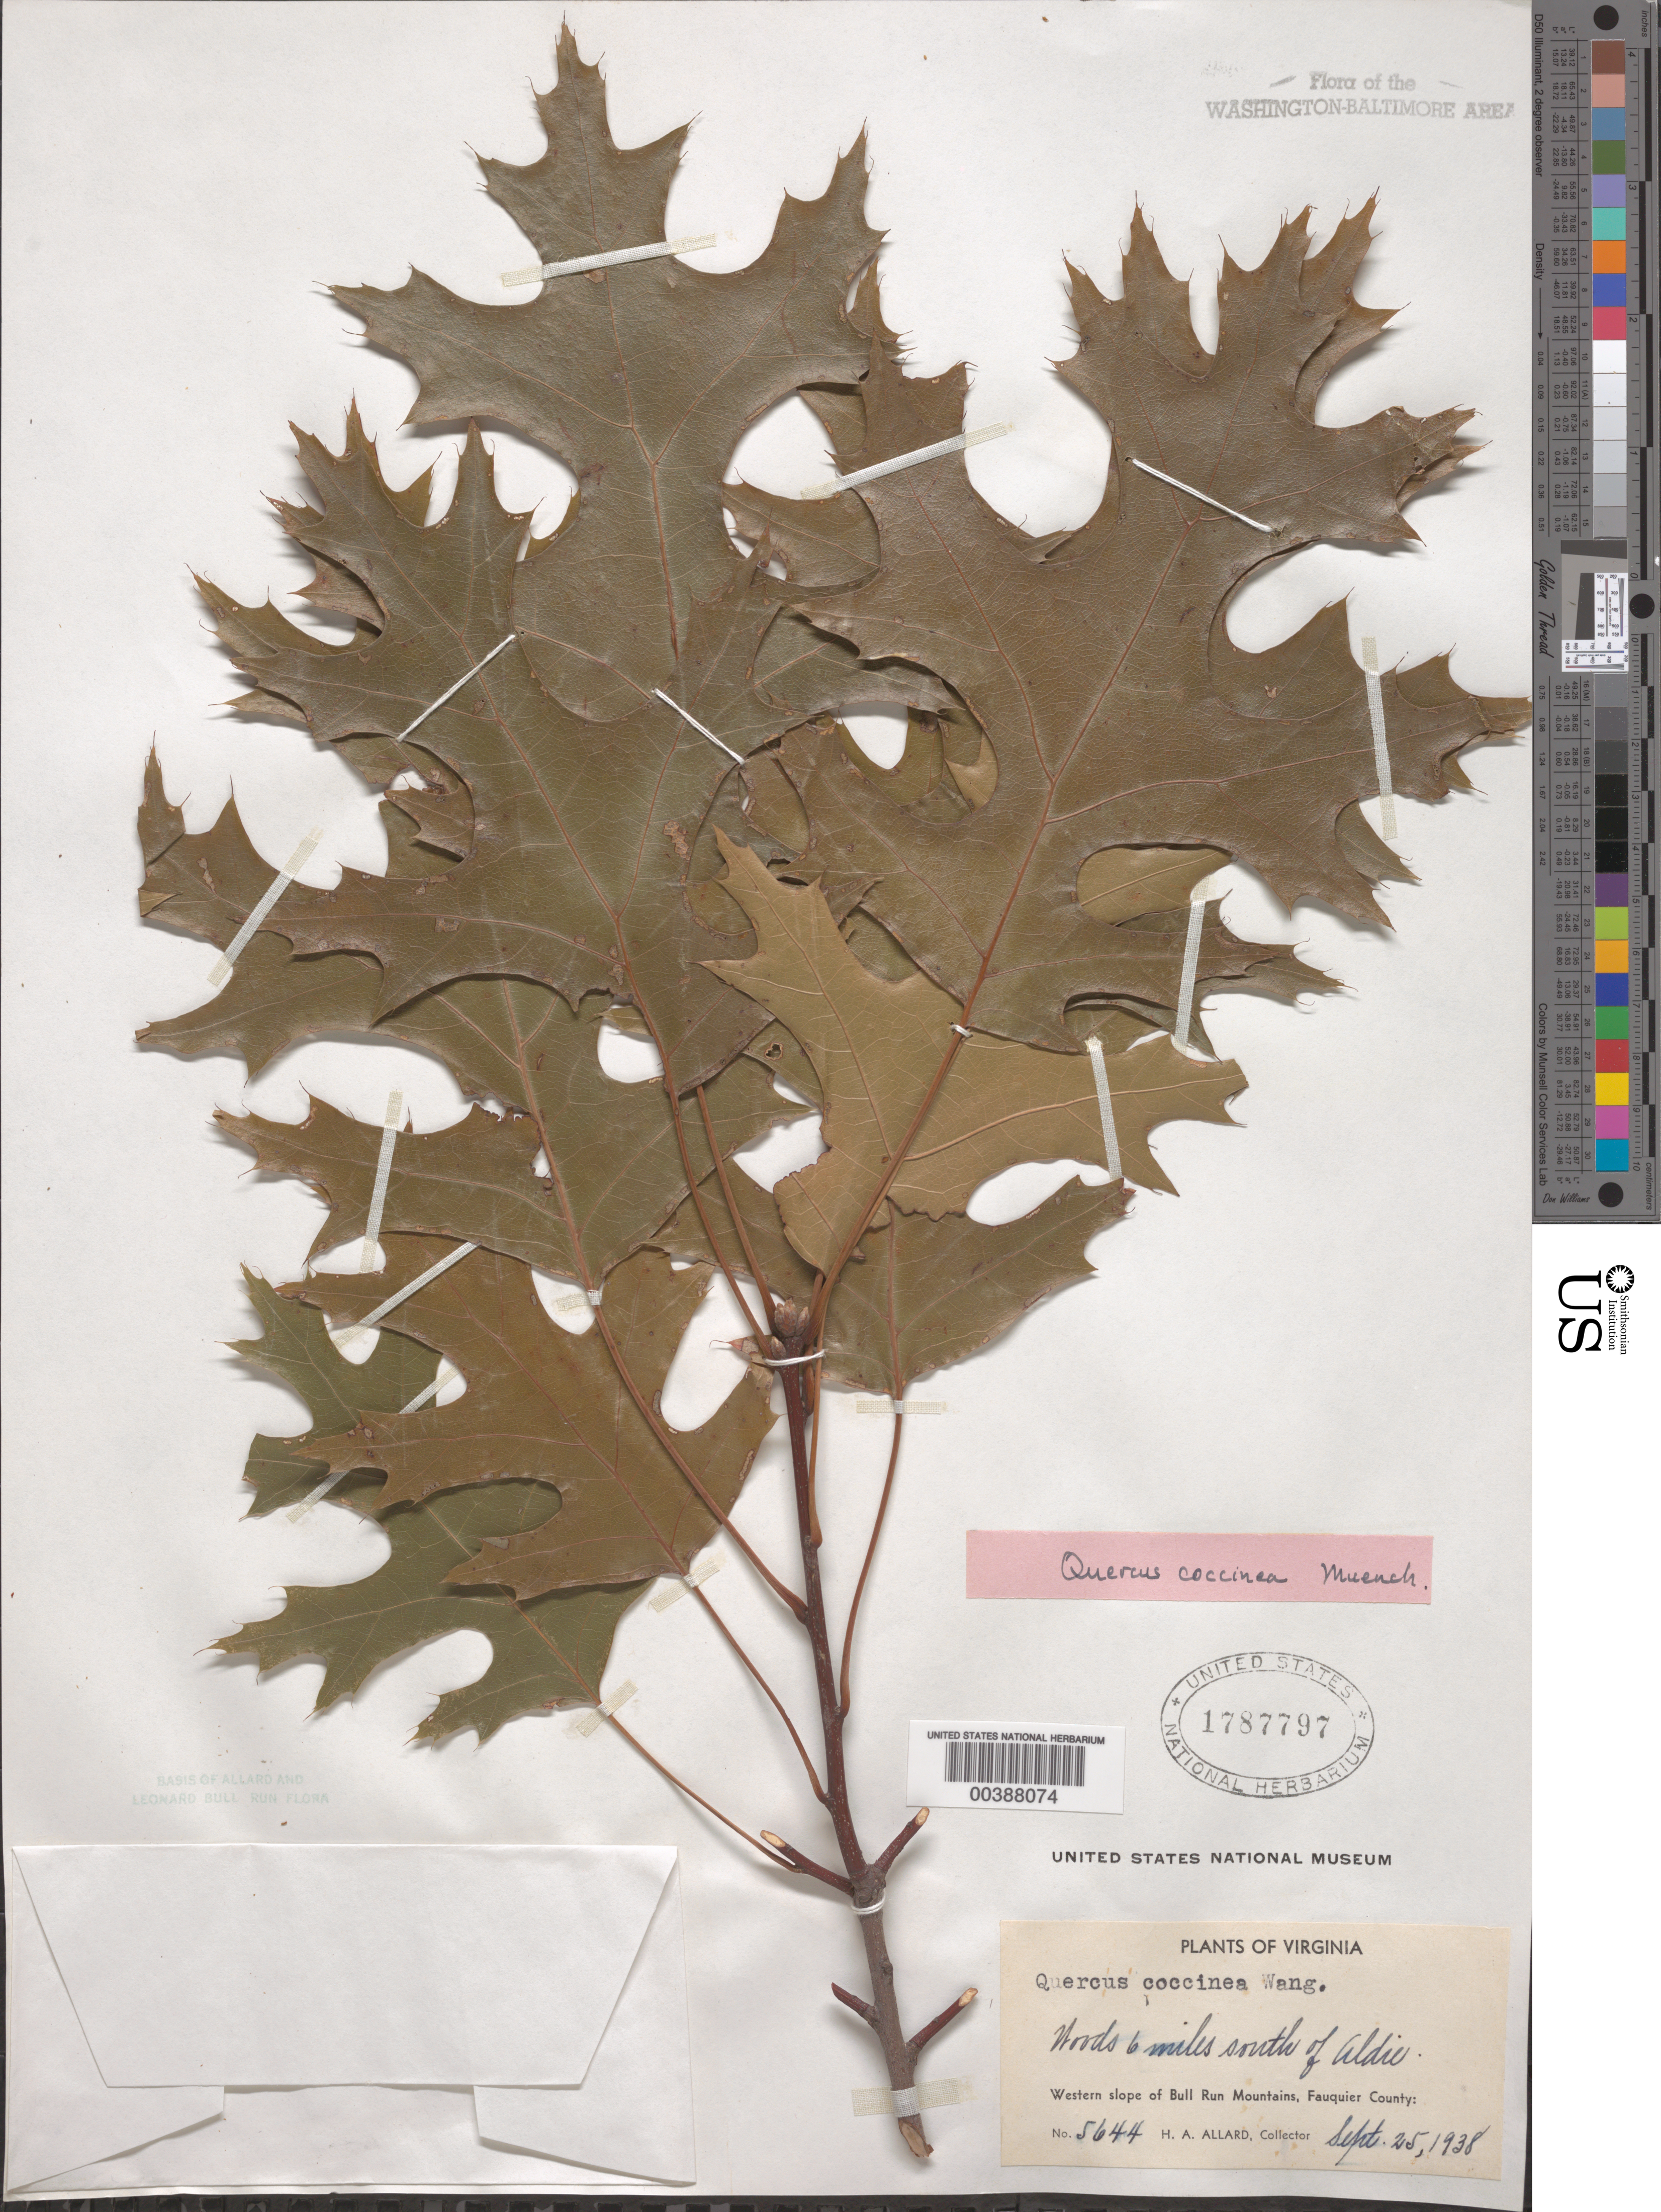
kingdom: Plantae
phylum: Tracheophyta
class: Magnoliopsida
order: Fagales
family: Fagaceae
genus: Quercus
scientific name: Quercus coccinea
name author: Münchh.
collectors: H. A. Allard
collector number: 5644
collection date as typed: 25 Sep 1938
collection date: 1938-09-25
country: United States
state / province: Virginia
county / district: Fauquier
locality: South of Aldie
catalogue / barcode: US 1787797